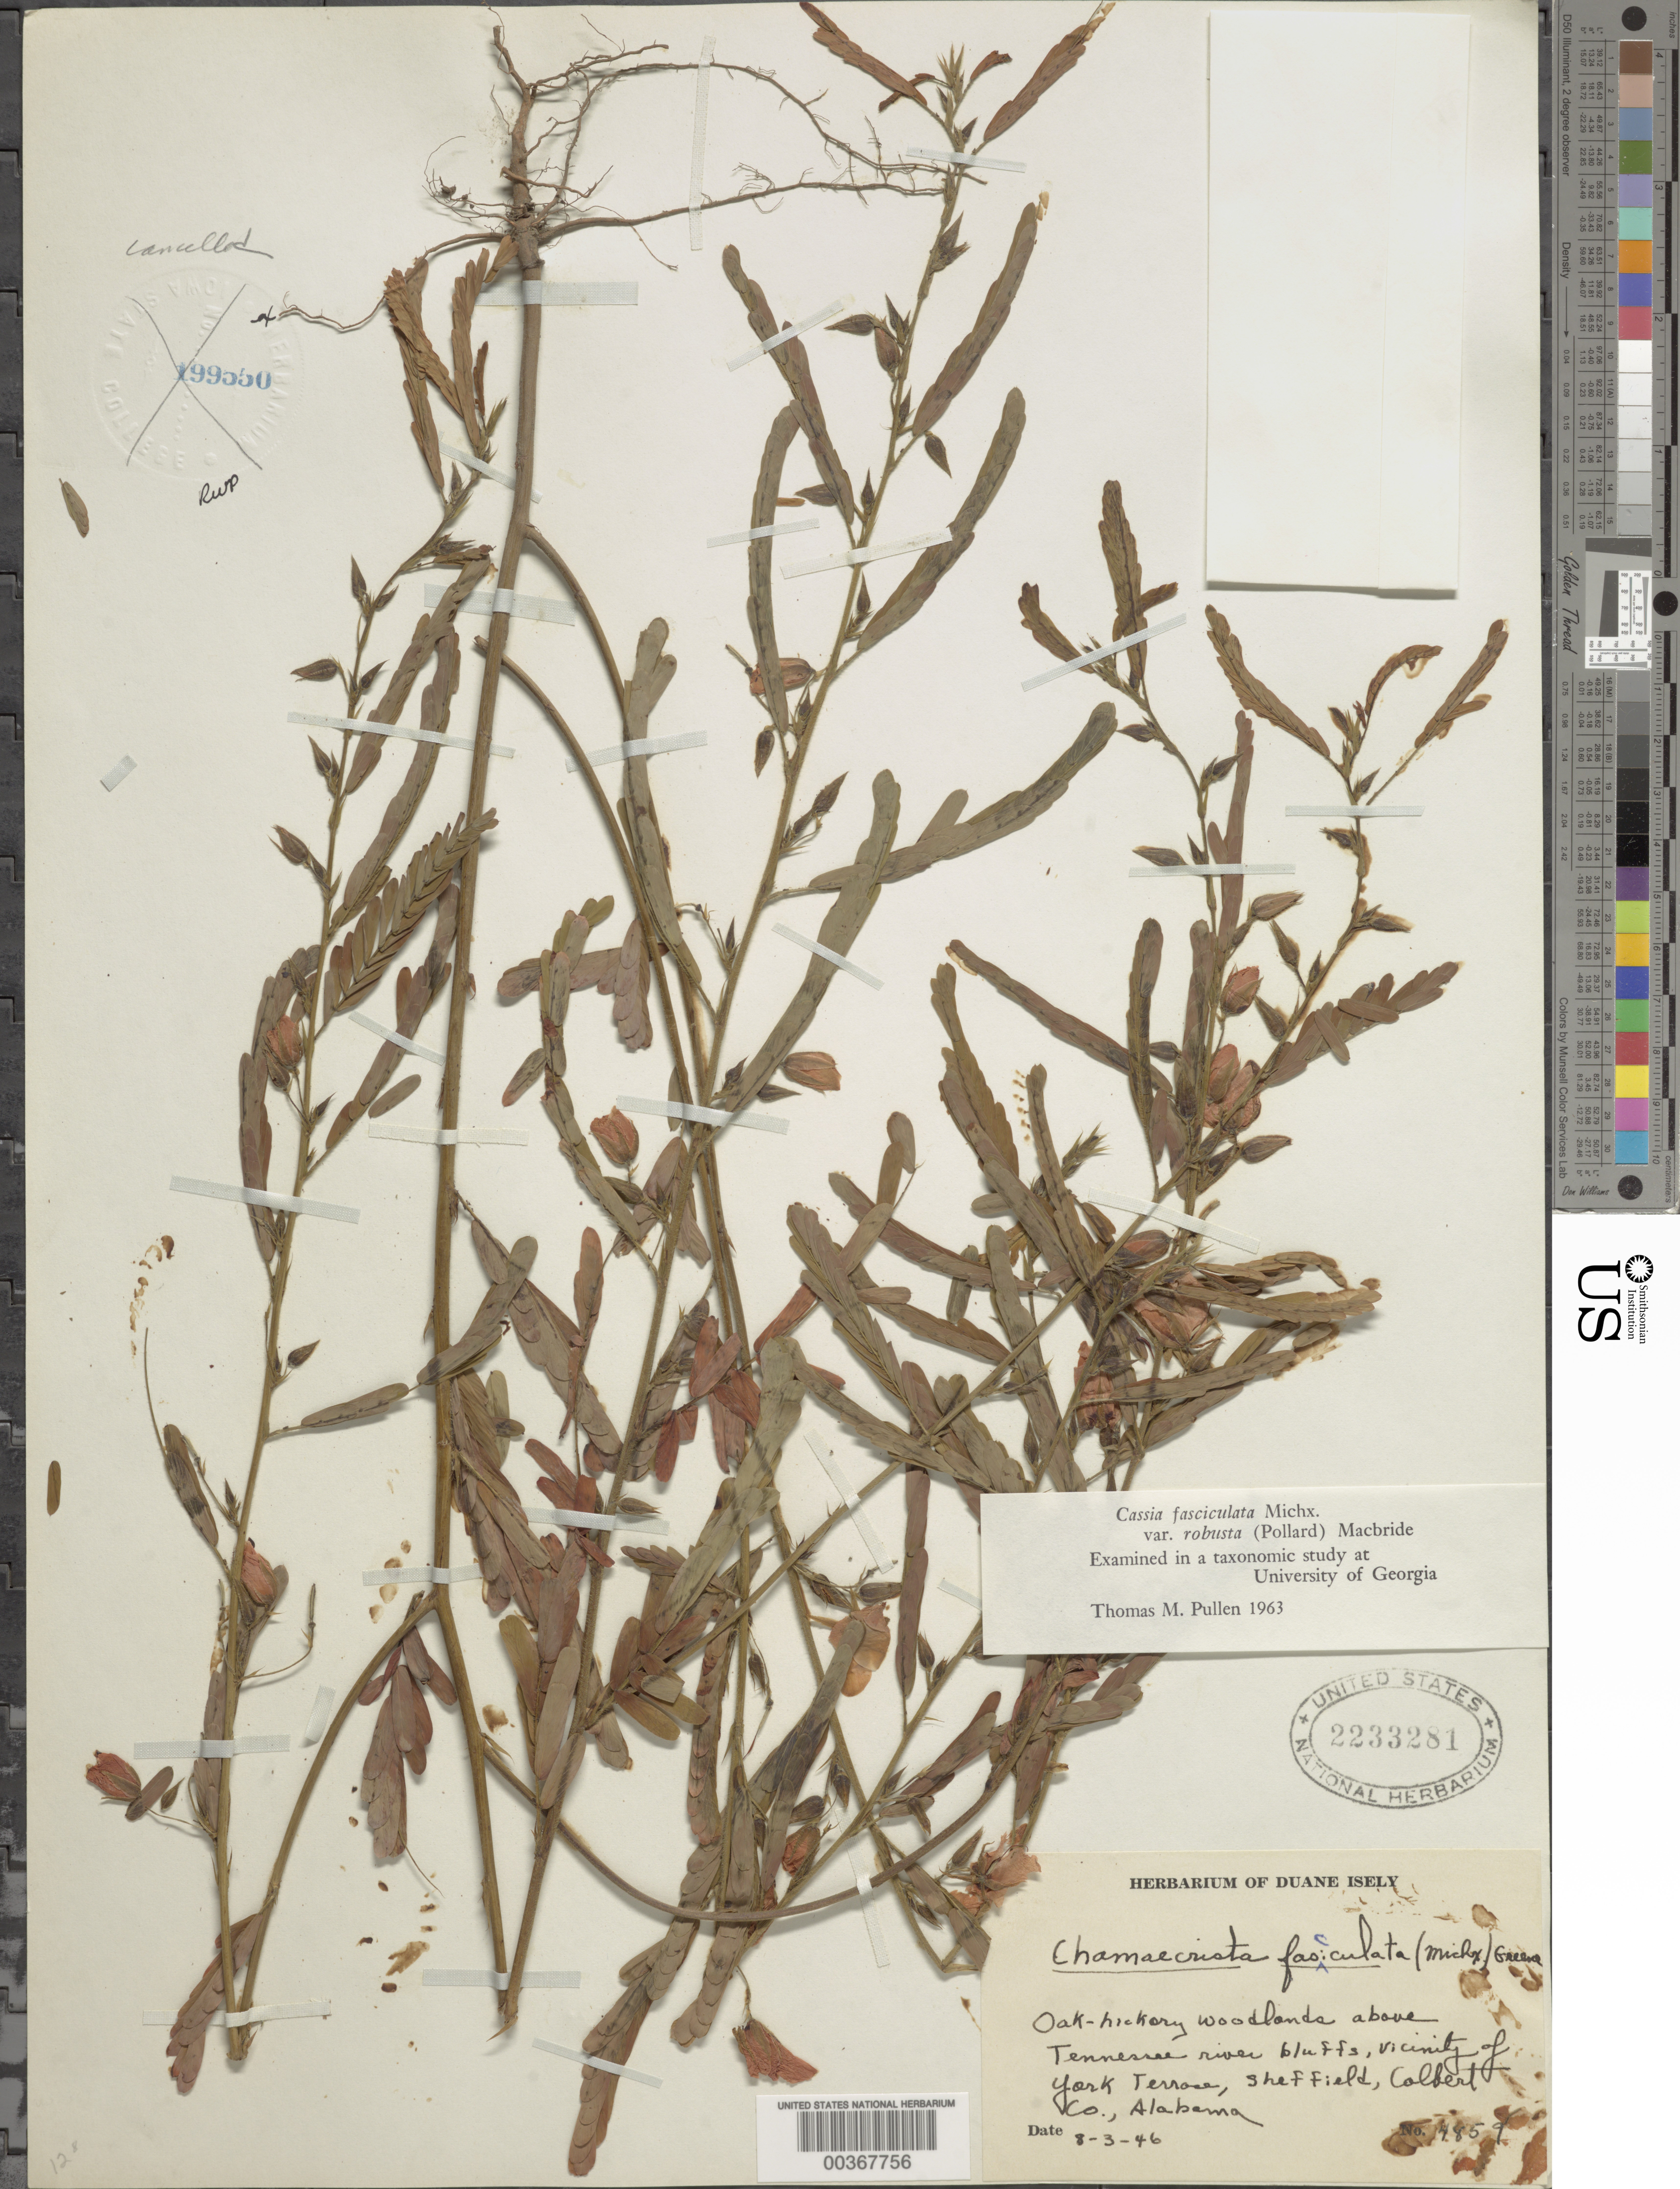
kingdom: Plantae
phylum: Tracheophyta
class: Magnoliopsida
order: Fabales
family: Fabaceae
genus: Chamaecrista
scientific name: Chamaecrista fasciculata var. robusta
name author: (Pollard) Moldenke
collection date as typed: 08 Mar 1946 or 03 Aug 1946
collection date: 1946-03-08 or 1946-08-03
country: United States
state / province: Alabama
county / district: Colbert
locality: Vicinity of york terrase, sheffield; above tennessee river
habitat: Woodlands above river bluffs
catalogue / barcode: US 2233281